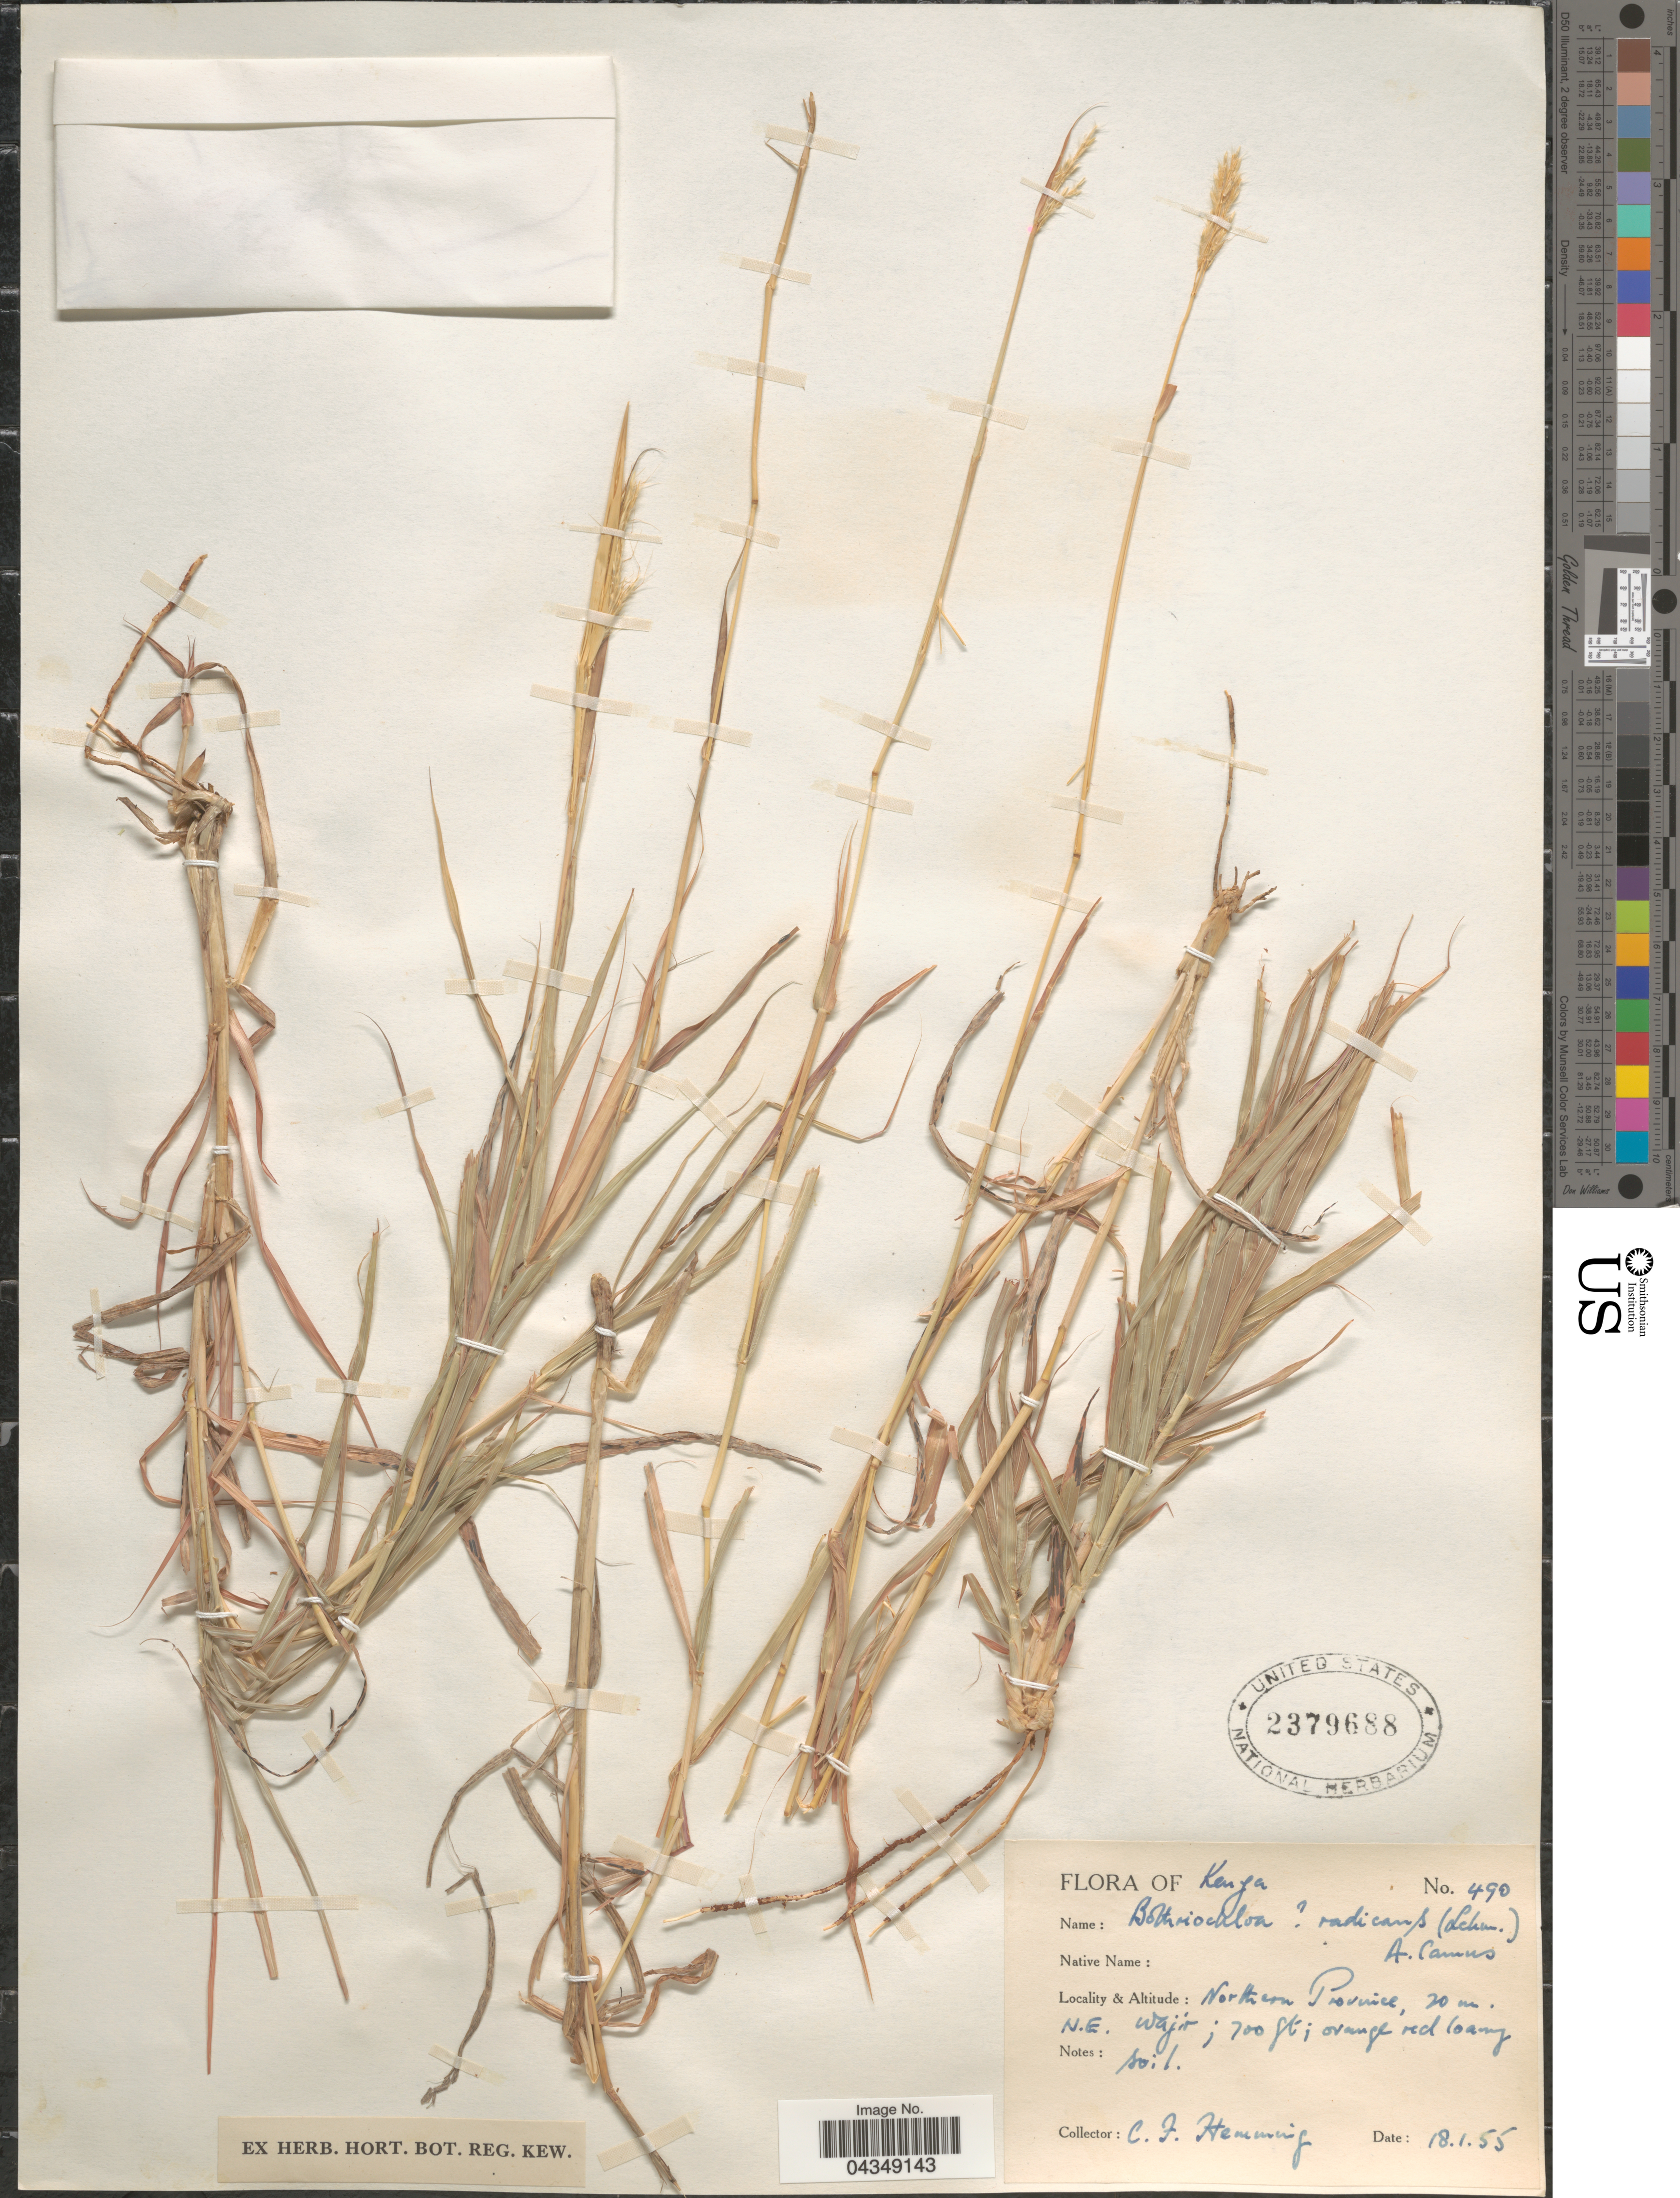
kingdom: Plantae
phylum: Tracheophyta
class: Liliopsida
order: Poales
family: Poaceae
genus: Bothriochloa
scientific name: Bothriochloa radicans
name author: (Lehm.) A. Camus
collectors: C. Hemming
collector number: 490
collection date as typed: Transcribed d/m/y: 18/1/55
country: Kenya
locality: Northern Province, 20 m. N.E. Wajir.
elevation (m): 213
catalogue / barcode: US 2379688